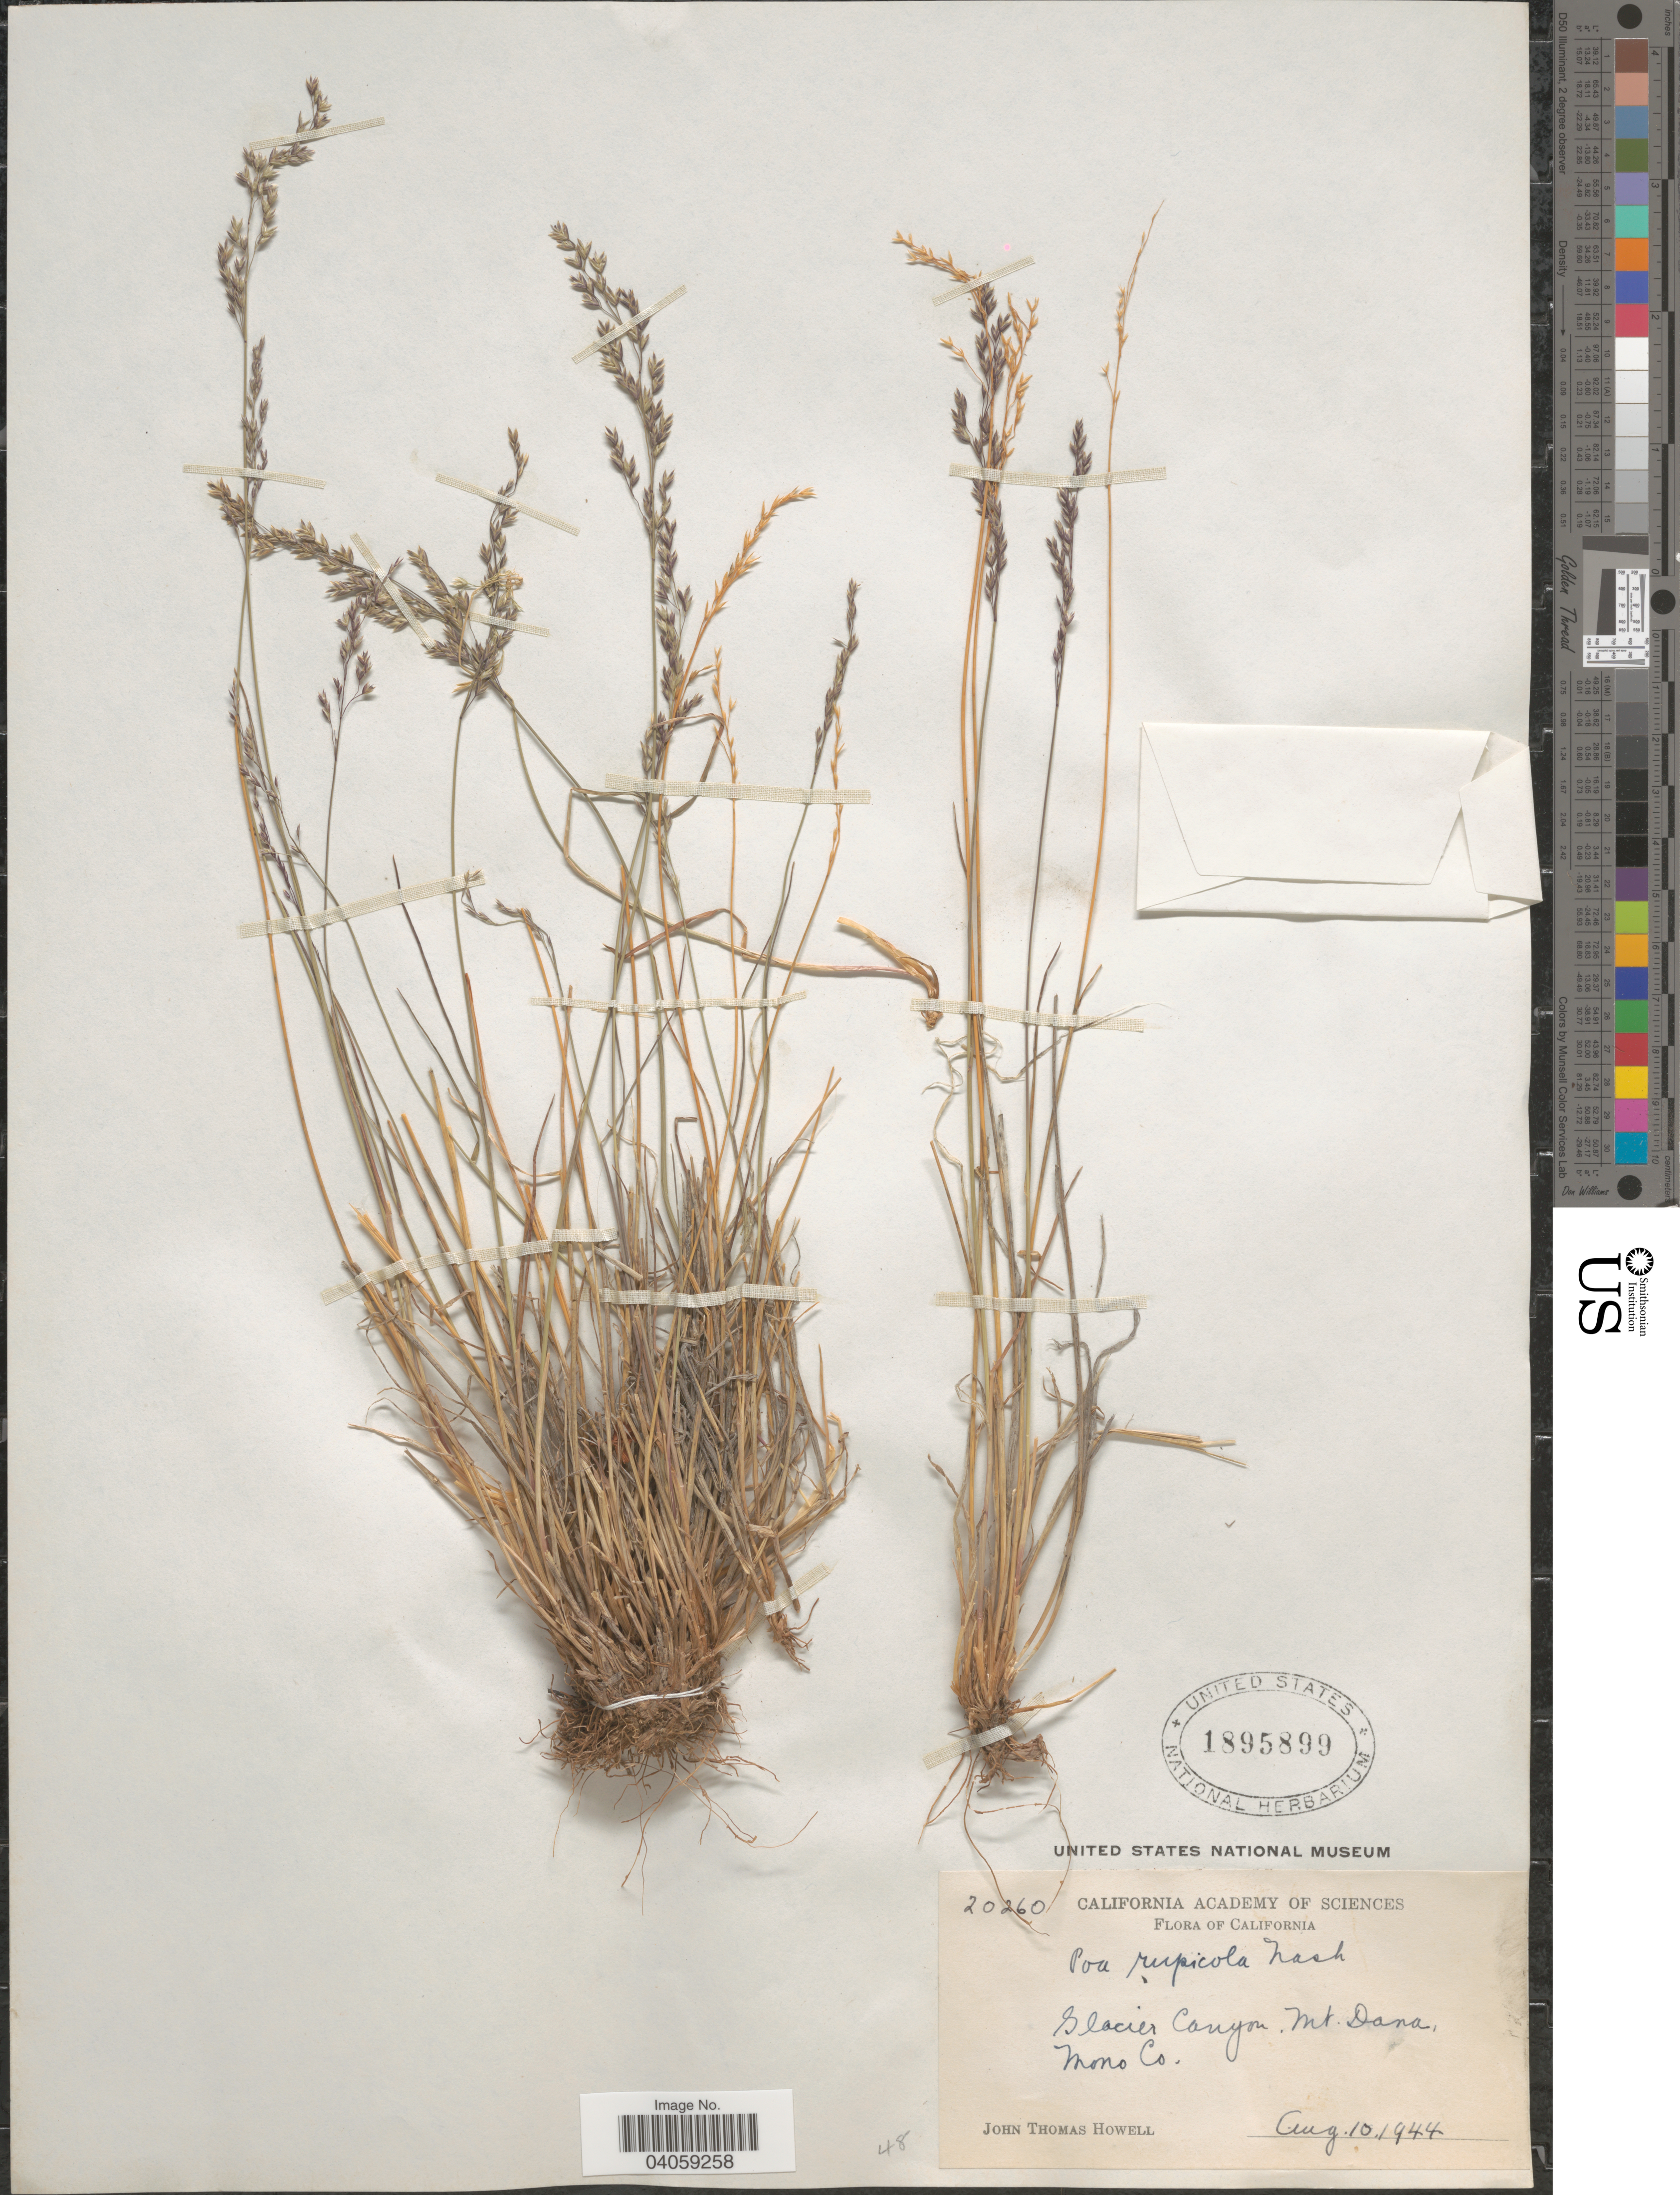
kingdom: Plantae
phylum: Tracheophyta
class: Liliopsida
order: Poales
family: Poaceae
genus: Poa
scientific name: Poa glauca subsp. rupicola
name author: (Nash) W.A. Weber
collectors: J. T. Howell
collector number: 20260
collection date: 1944-08-10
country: United States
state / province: California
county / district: Mono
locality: Glacier Canyon, Mt. Dana, Mono Co.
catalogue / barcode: US 1895899